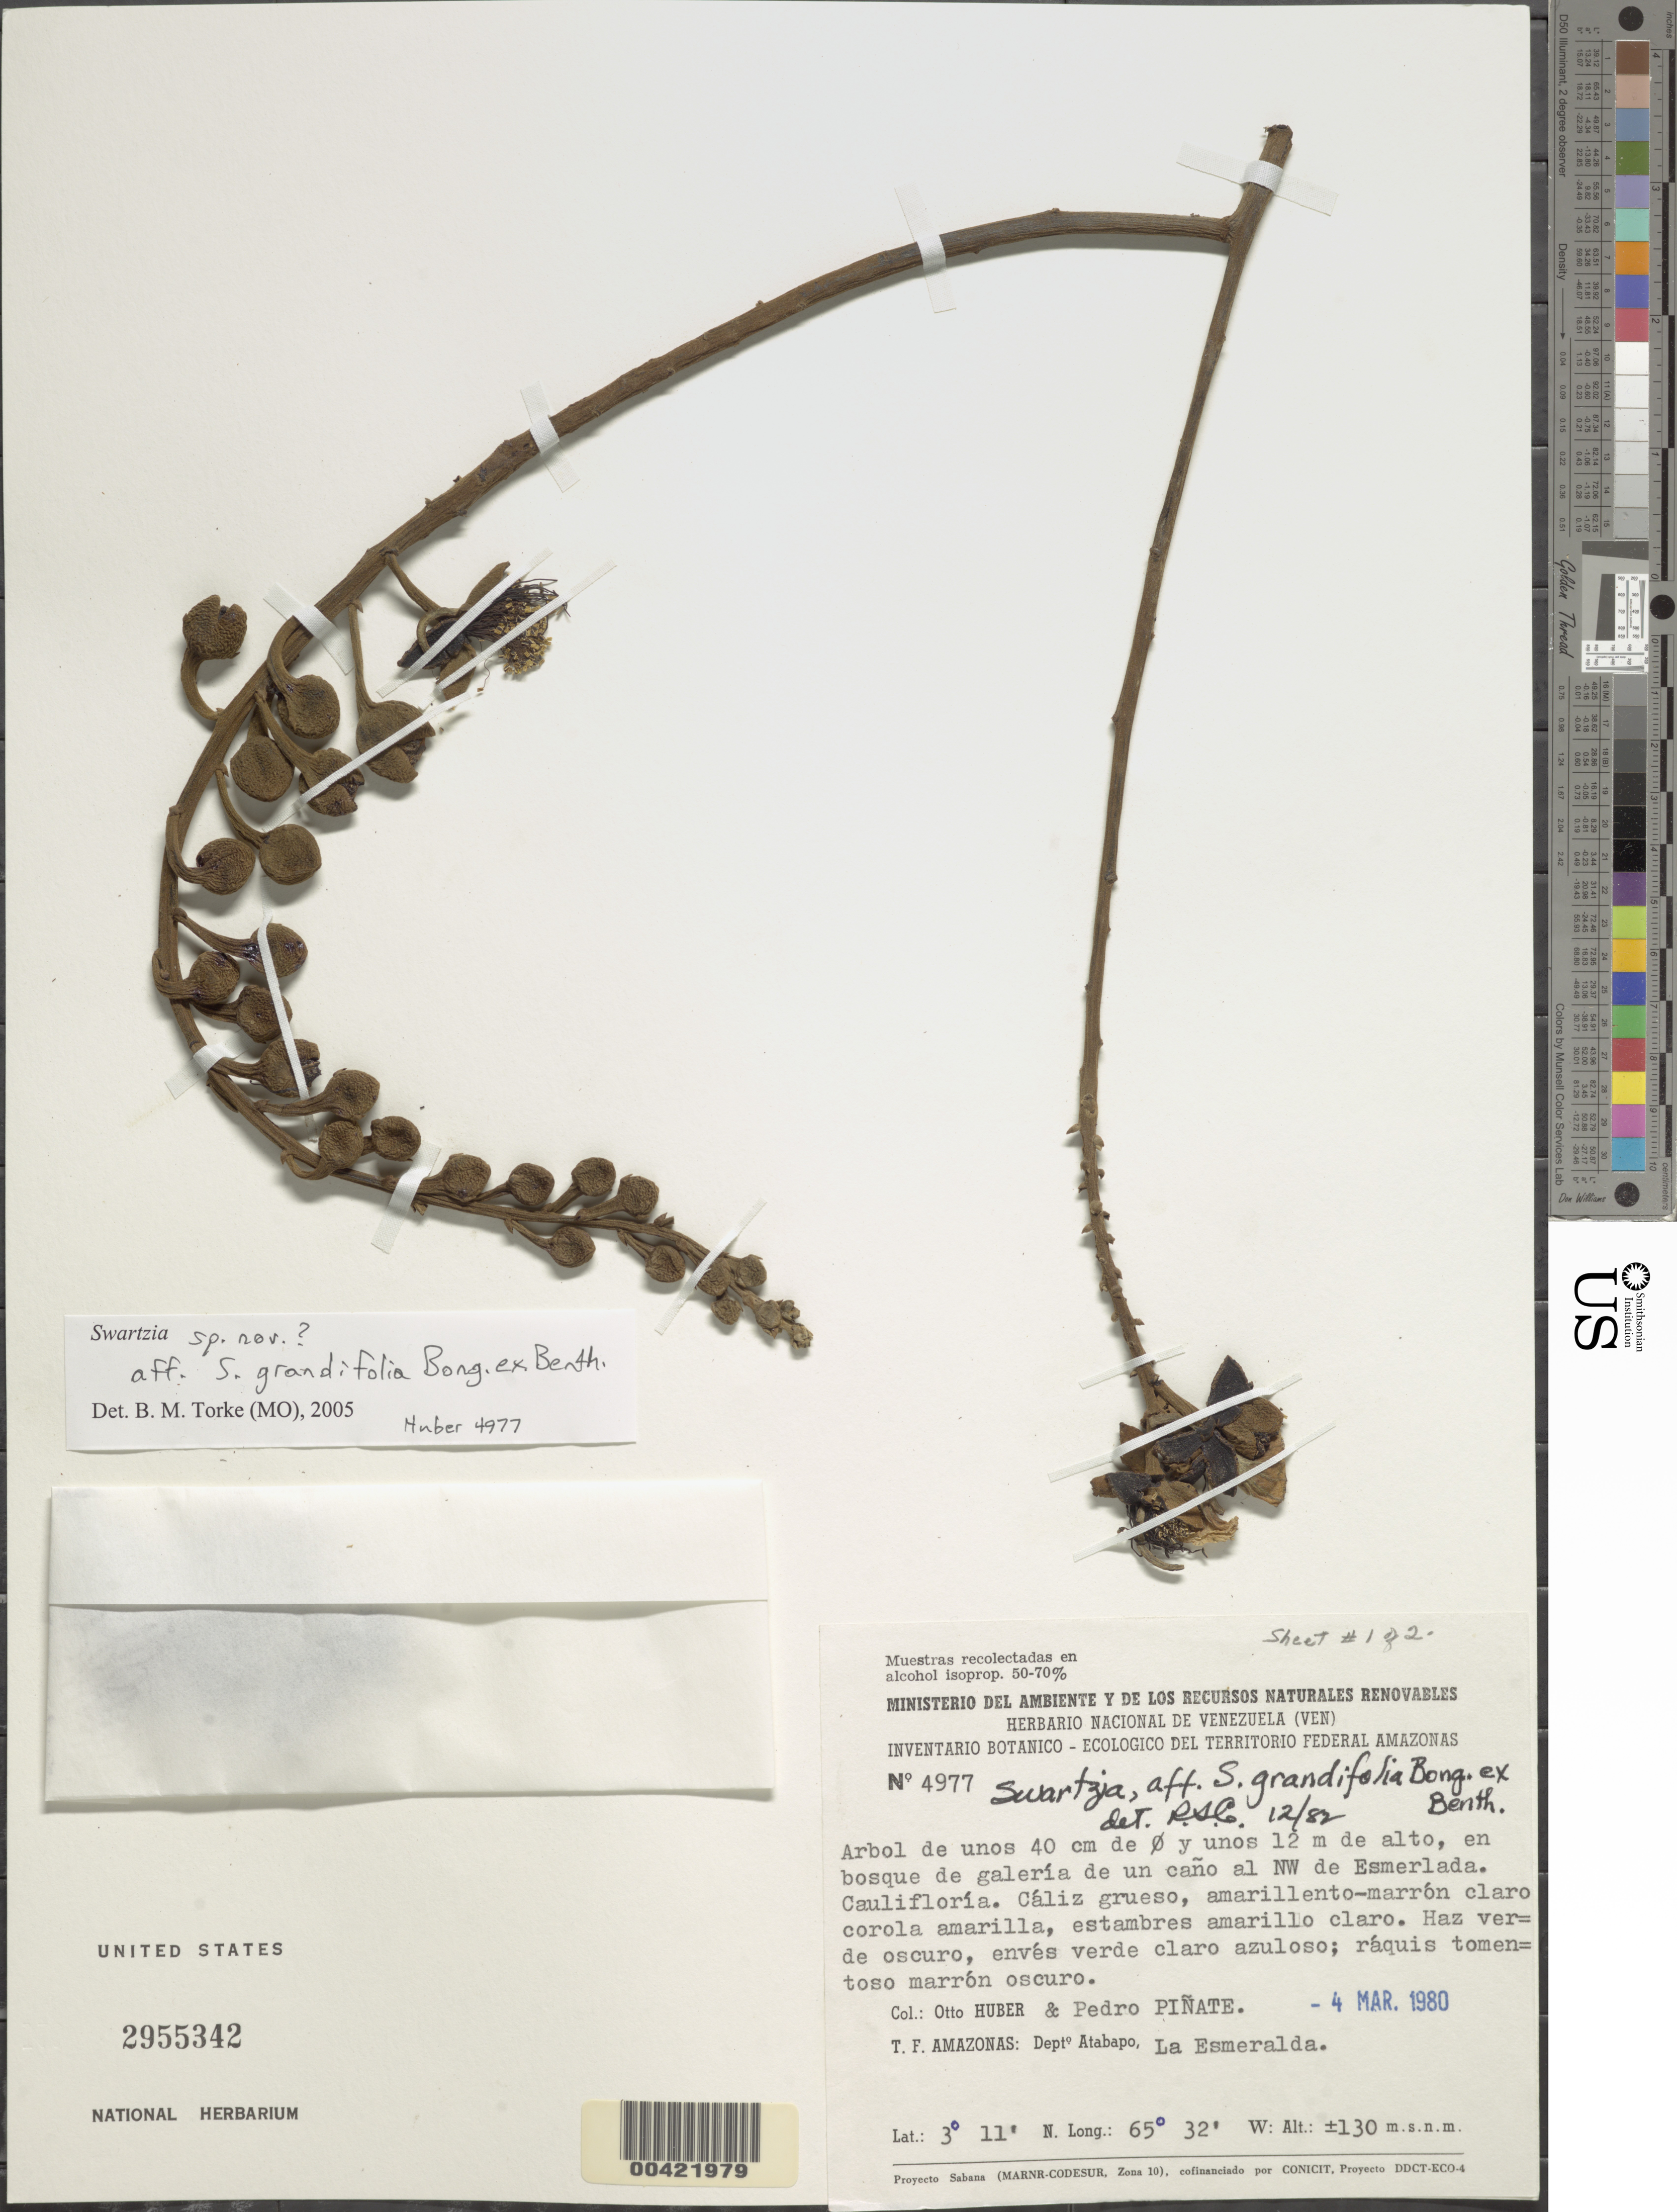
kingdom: Plantae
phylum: Tracheophyta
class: Magnoliopsida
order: Fabales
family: Fabaceae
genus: Swartzia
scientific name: Swartzia sp. nov. aff. grandifolia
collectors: O. Huber & P. Pinate M.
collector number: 4977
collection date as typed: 04 Mar 1980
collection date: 1980-03-04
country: Venezuela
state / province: Amazonas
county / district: Atabapo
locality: La Esmeralda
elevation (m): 130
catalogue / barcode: US 2955342